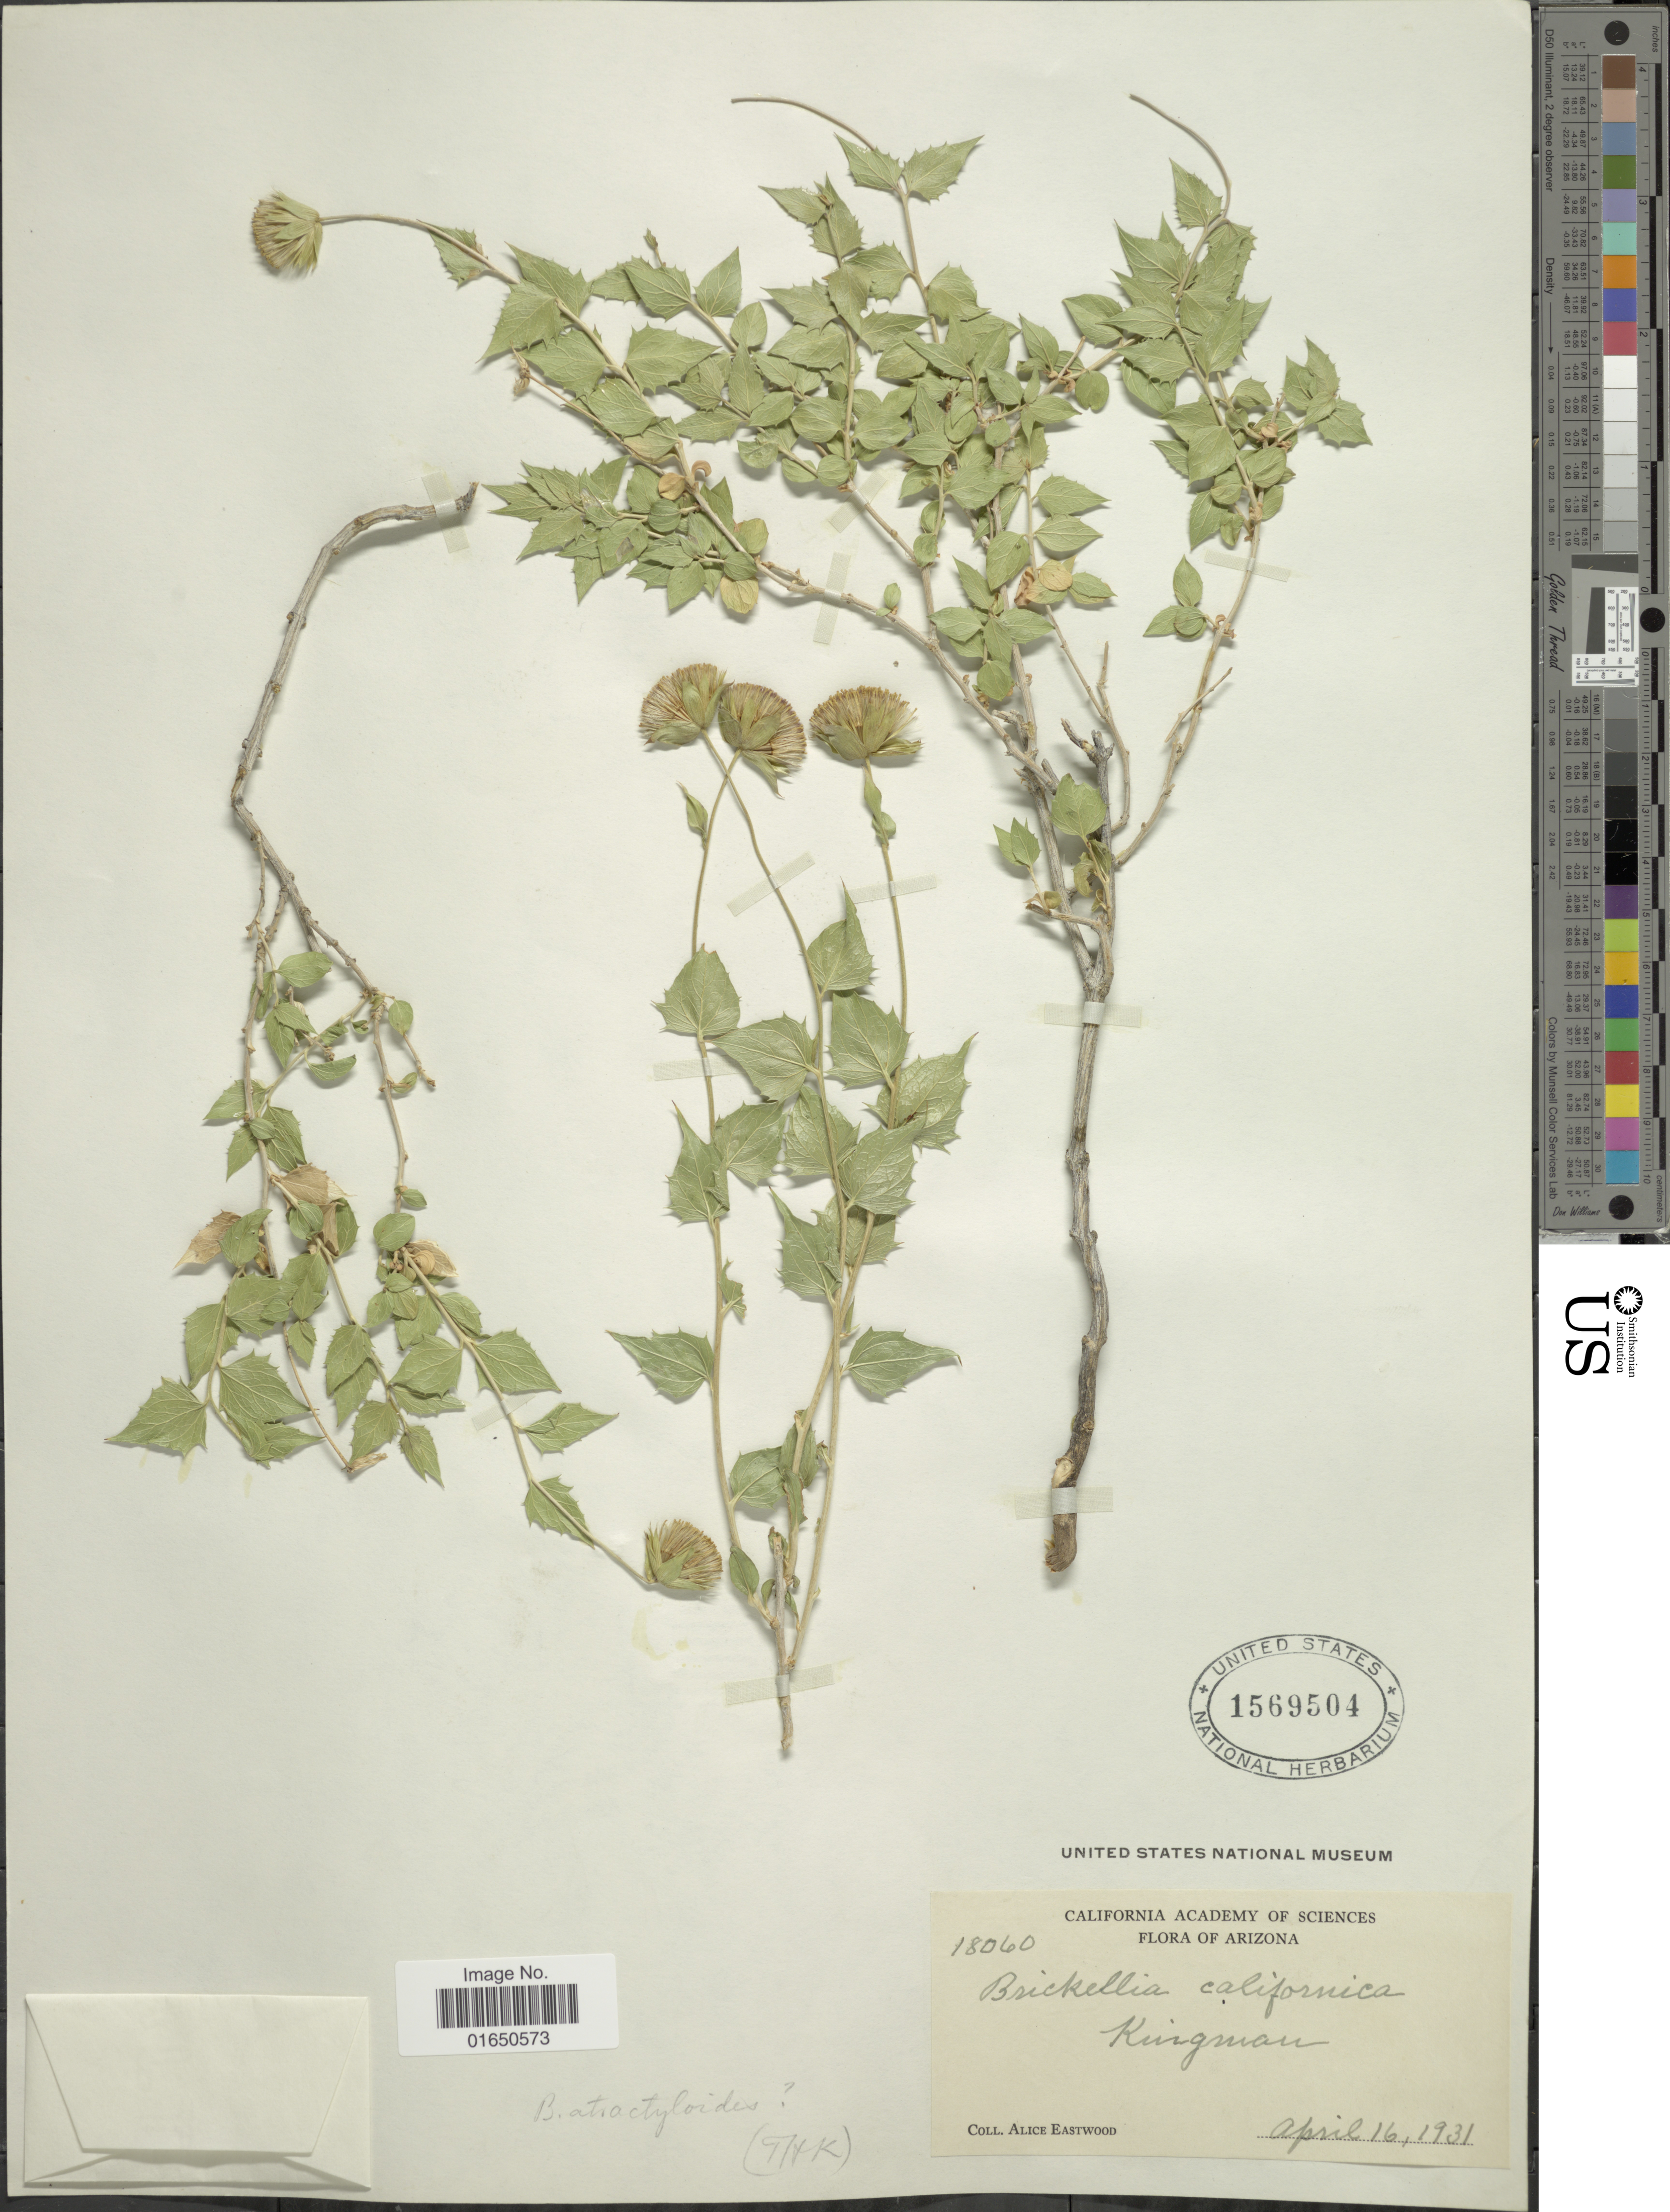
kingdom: Plantae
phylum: Tracheophyta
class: Magnoliopsida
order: Asterales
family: Asteraceae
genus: Brickellia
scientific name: Brickellia atractyloides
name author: A. Gray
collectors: A. Eastwood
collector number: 18060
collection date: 1931-04-16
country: United States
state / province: Arizona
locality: Kingman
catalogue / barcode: US 1569504